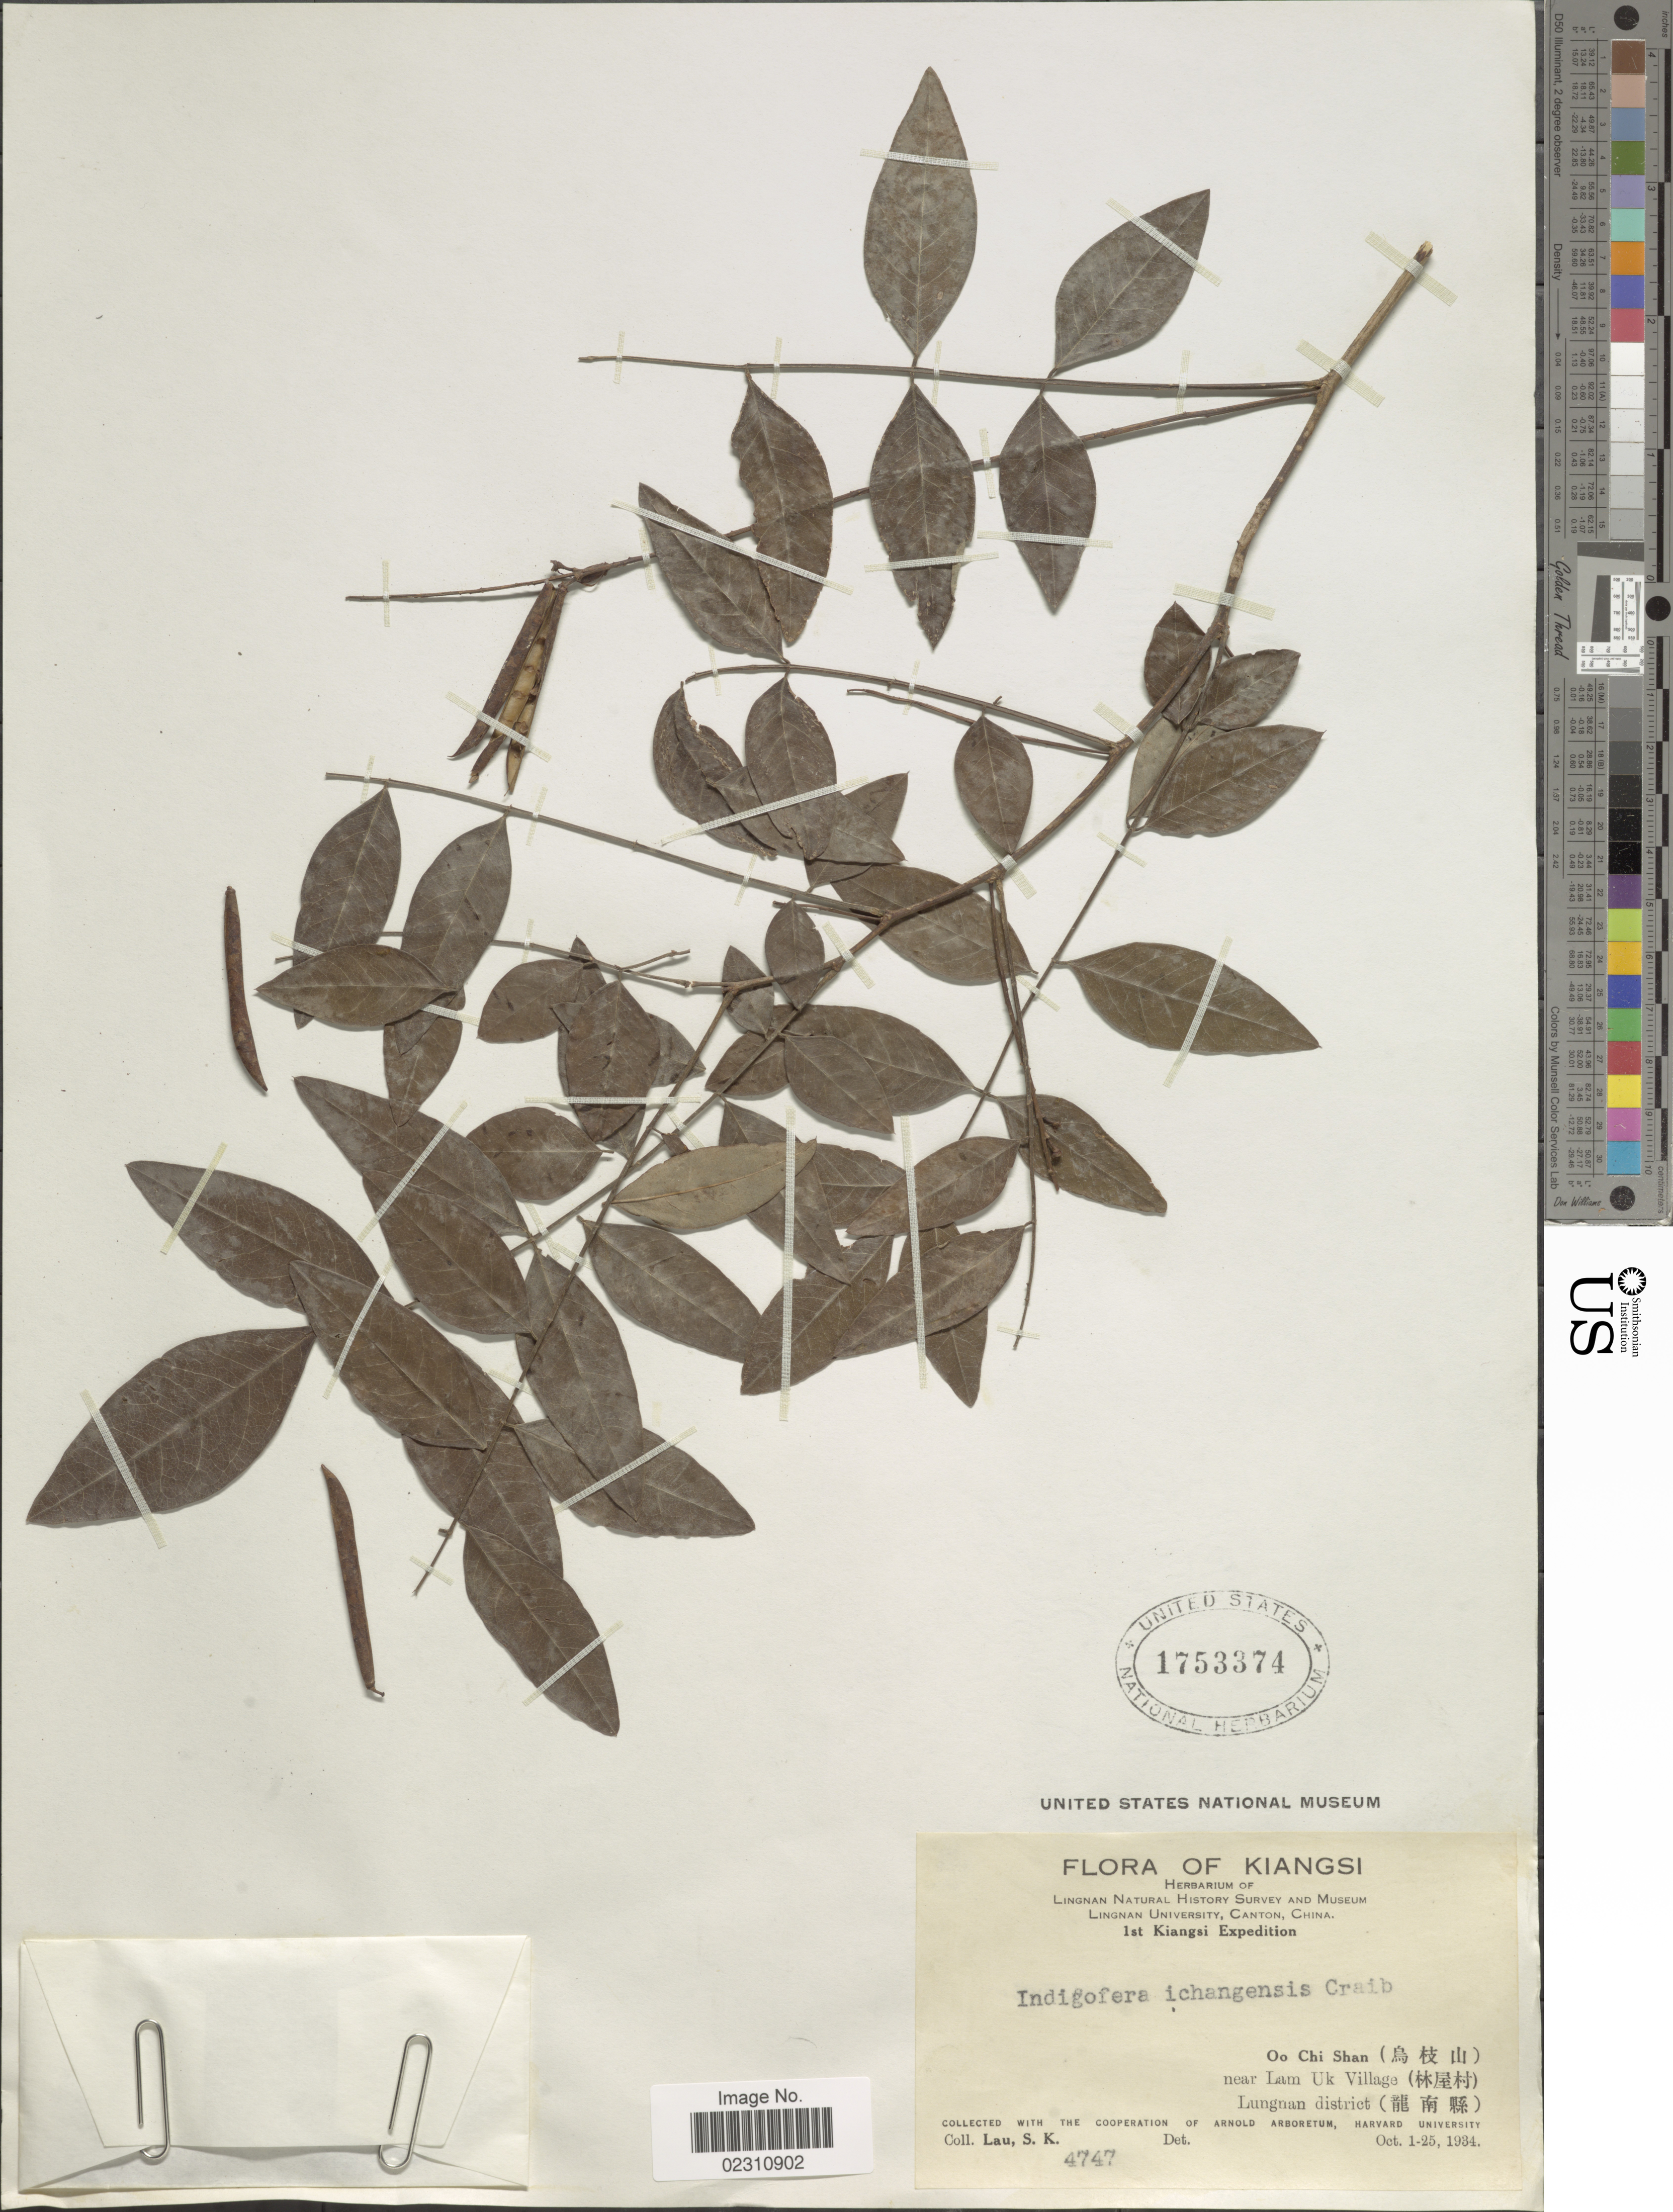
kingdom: Plantae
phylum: Tracheophyta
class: Magnoliopsida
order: Fabales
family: Fabaceae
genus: Indigofera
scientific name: Indigofera ichangensis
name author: Craib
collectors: S. K. Lau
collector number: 4747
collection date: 1934-10-01/1934-10-25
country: China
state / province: Jiangxi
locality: Kiangsi, Oo Chi Shan (X) near Lam Uk Village (X), Lungnan district (X).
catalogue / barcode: US 1753374